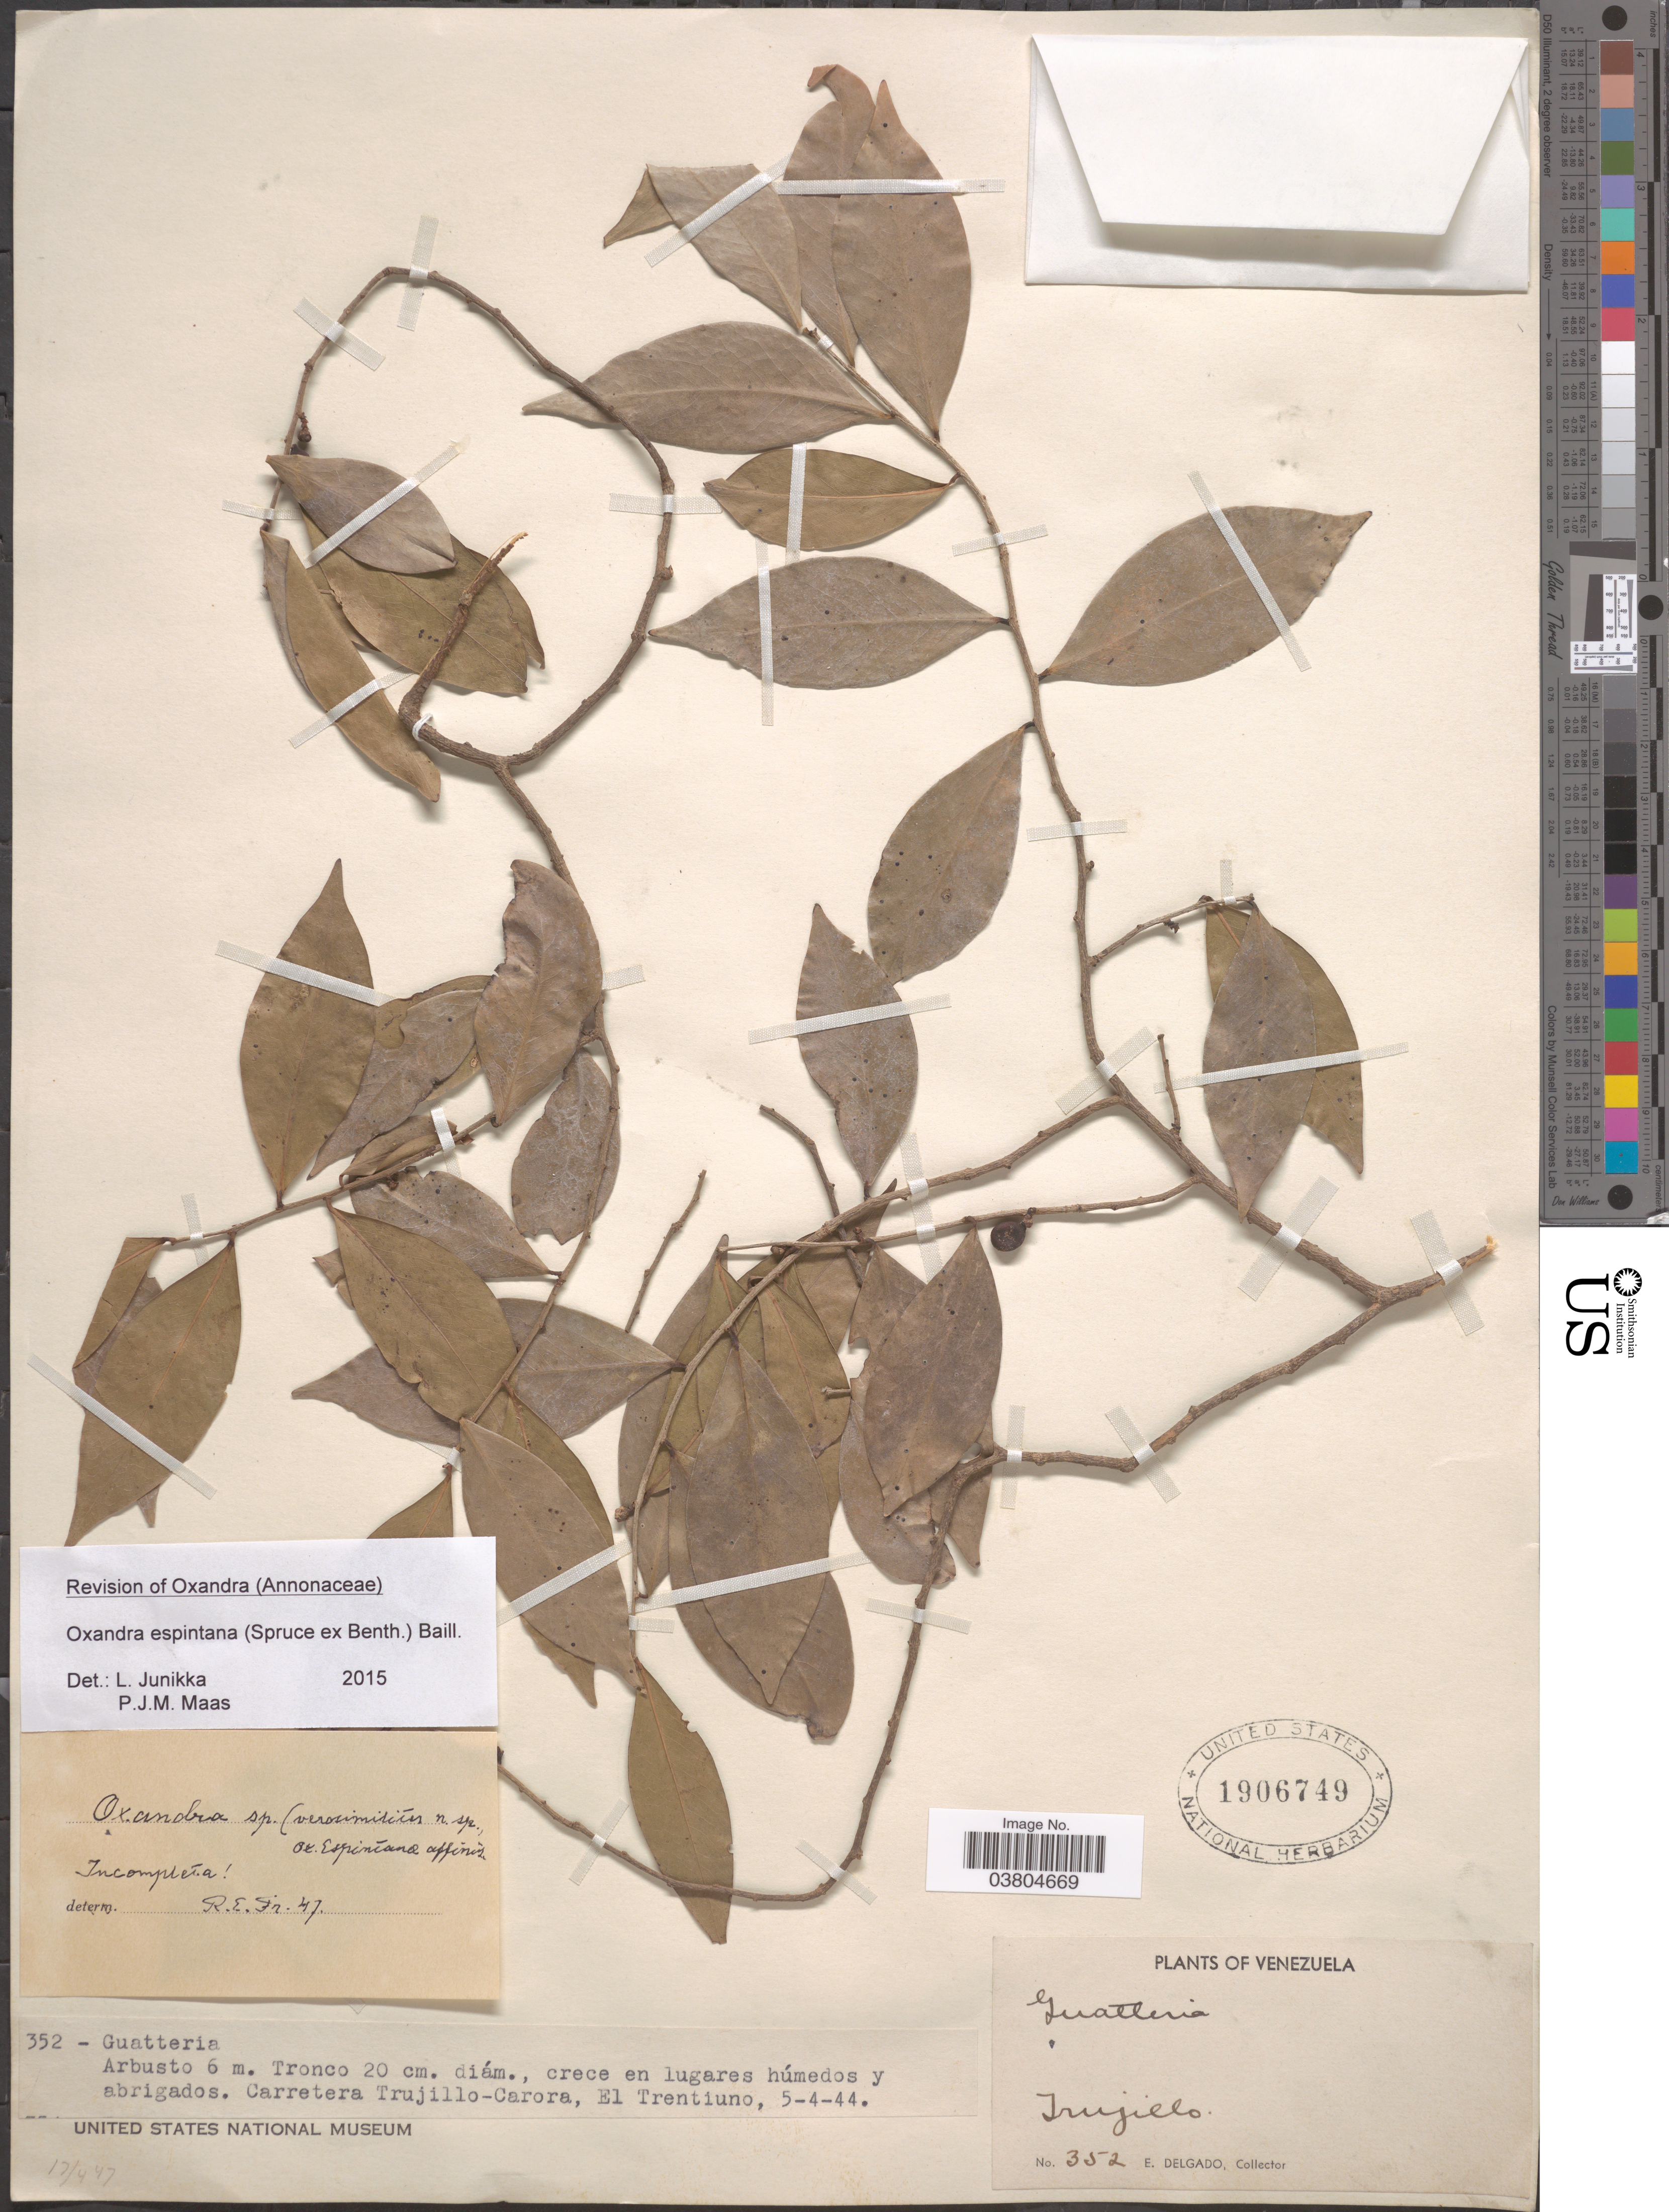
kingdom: Plantae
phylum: Tracheophyta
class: Magnoliopsida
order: Magnoliales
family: Annonaceae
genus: Oxandra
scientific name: Oxandra espintana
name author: (Spruce ex Benth.) Baill.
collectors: E. Delgado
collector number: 352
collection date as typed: Transcribed d/m/y: 5/4/44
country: Venezuela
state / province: Trujillo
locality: Carretera Trujillo-Carora, El Trentiuno.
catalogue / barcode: US 1906749